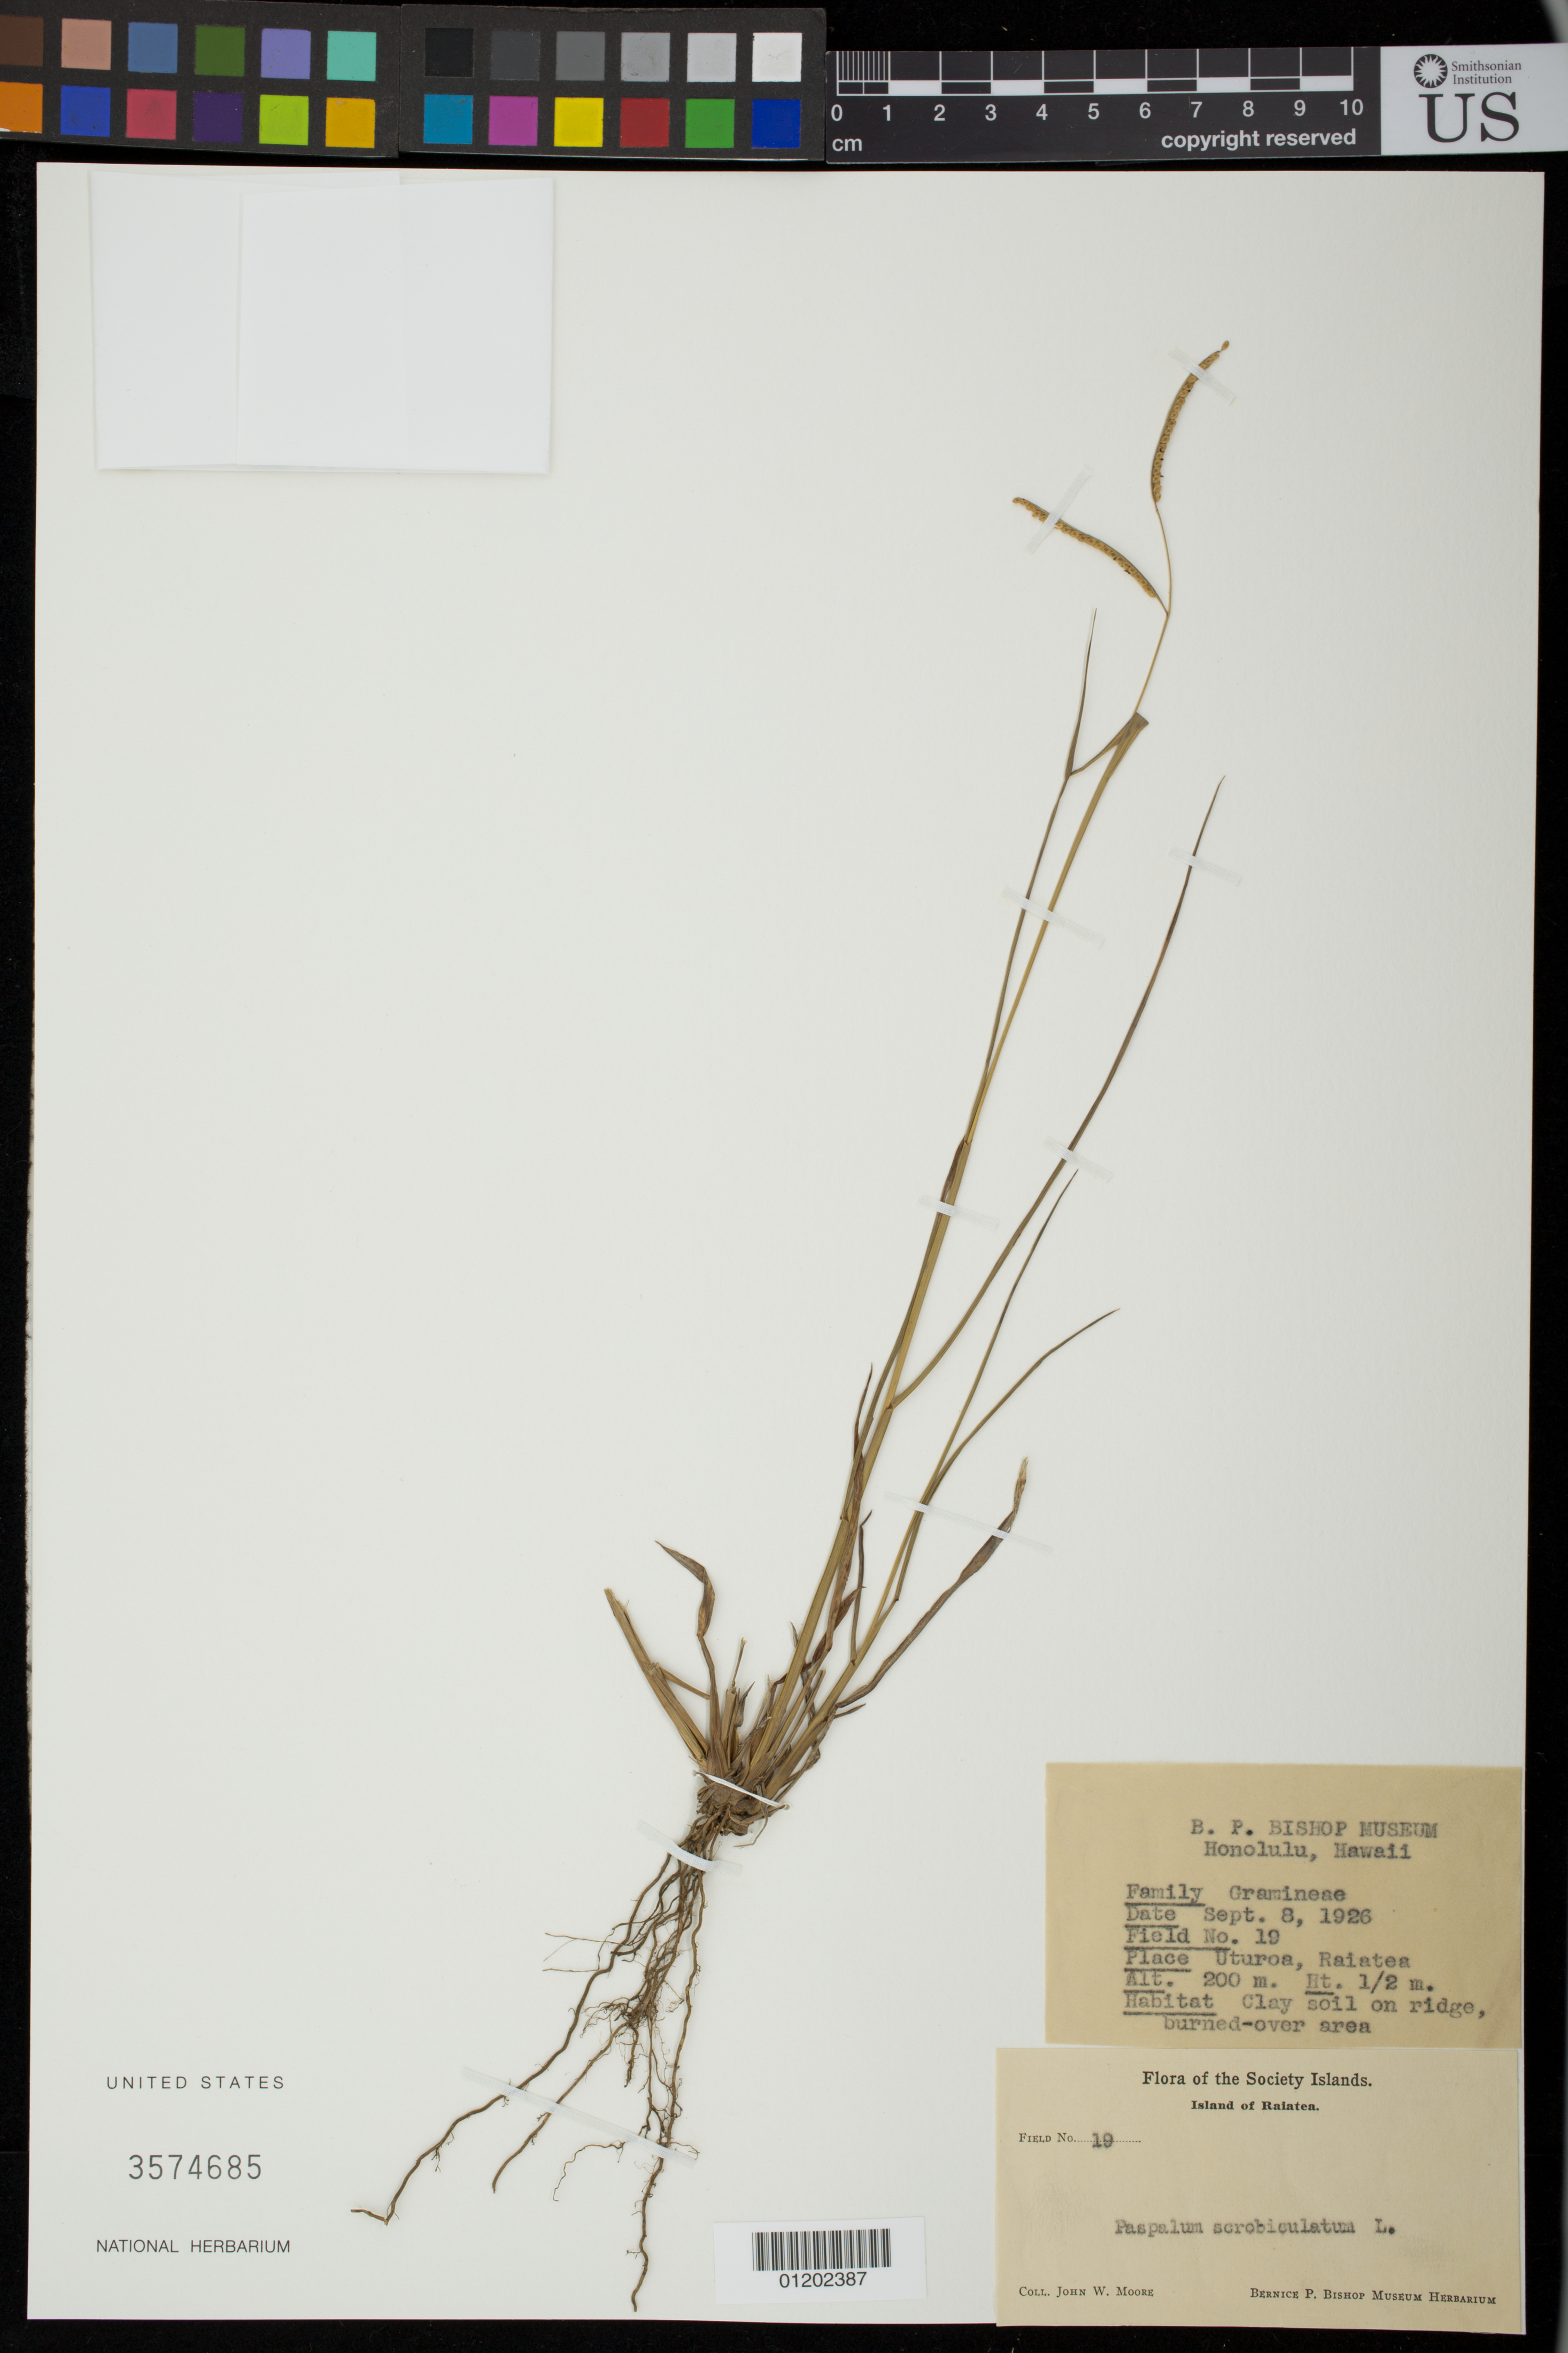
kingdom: Plantae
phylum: Tracheophyta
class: Liliopsida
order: Poales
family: Poaceae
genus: Paspalum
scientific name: Paspalum scrobiculatum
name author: L.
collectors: J. Moore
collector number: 19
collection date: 1926-09-08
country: French Polynesia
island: Raiatea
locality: Uturoa, Raiatea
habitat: On ridge, burned-over area.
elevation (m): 200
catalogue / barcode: US 3574685